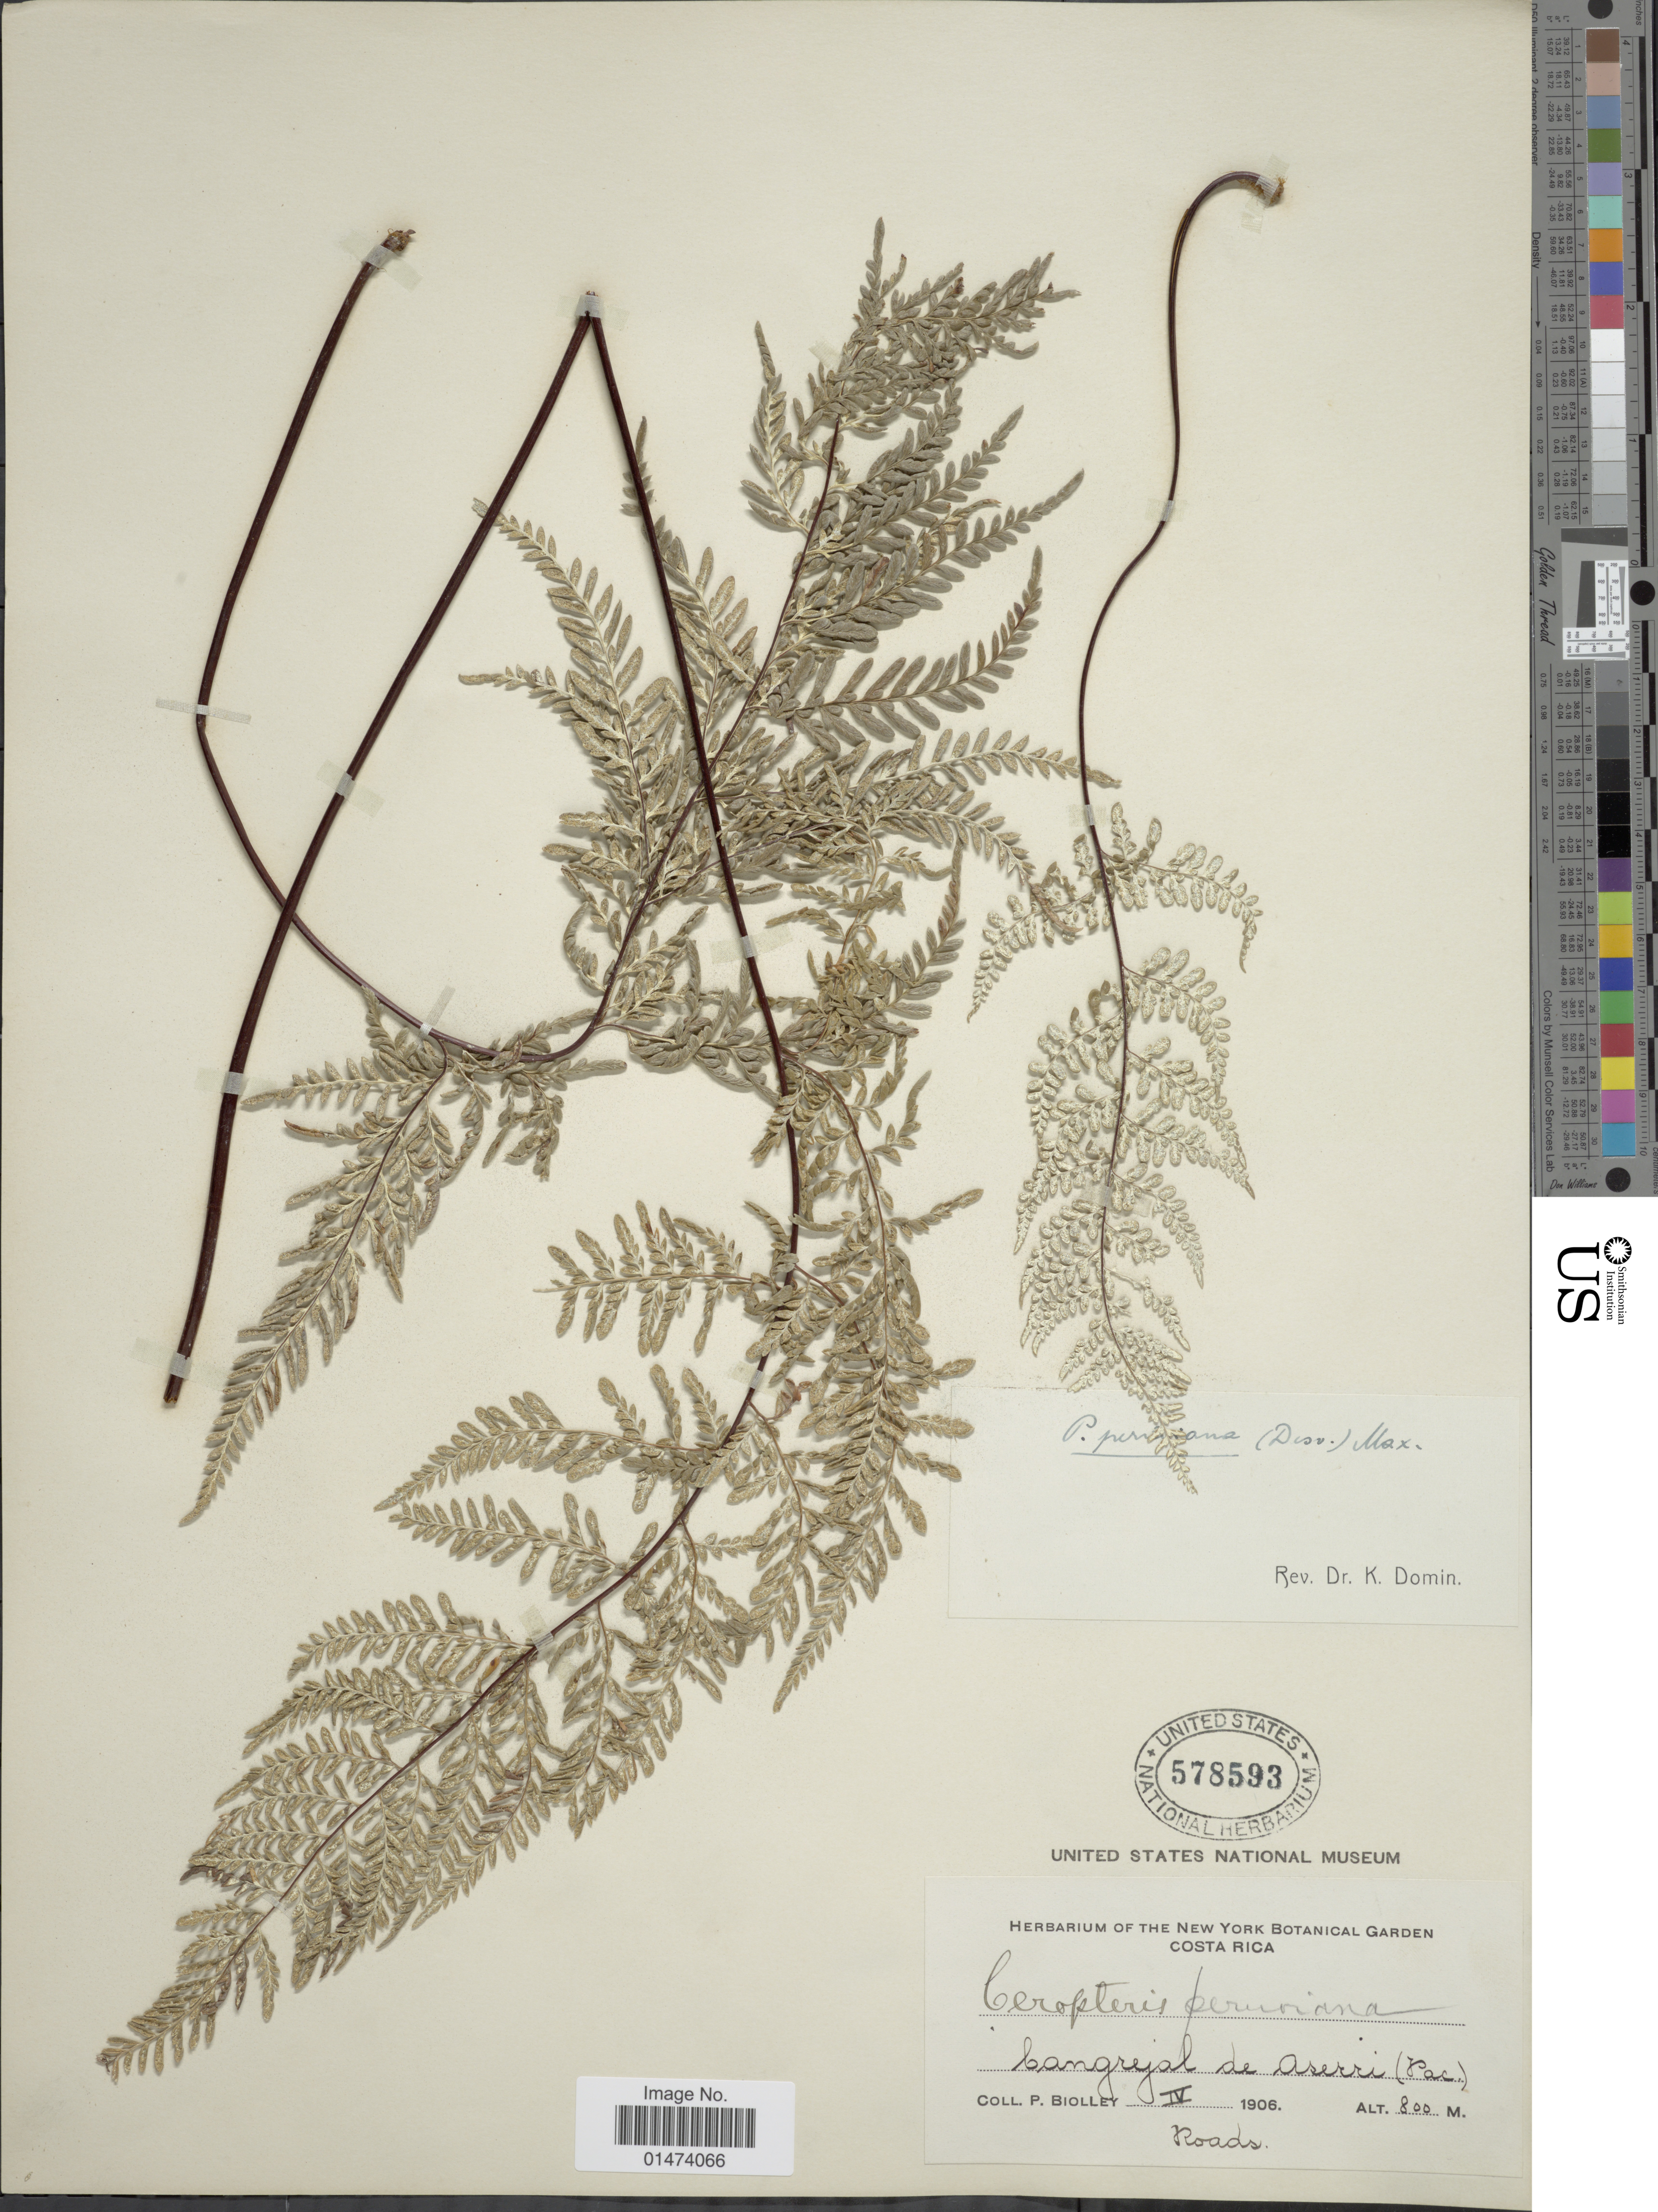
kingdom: Plantae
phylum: Tracheophyta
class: Polypodiopsida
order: Polypodiales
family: Pteridaceae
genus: Pityrogramma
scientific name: Pityrogramma dealbata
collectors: P. Biolley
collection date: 1906-04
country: Costa Rica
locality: Bangrejal de Aserri ( Pac)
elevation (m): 800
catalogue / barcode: US 578593